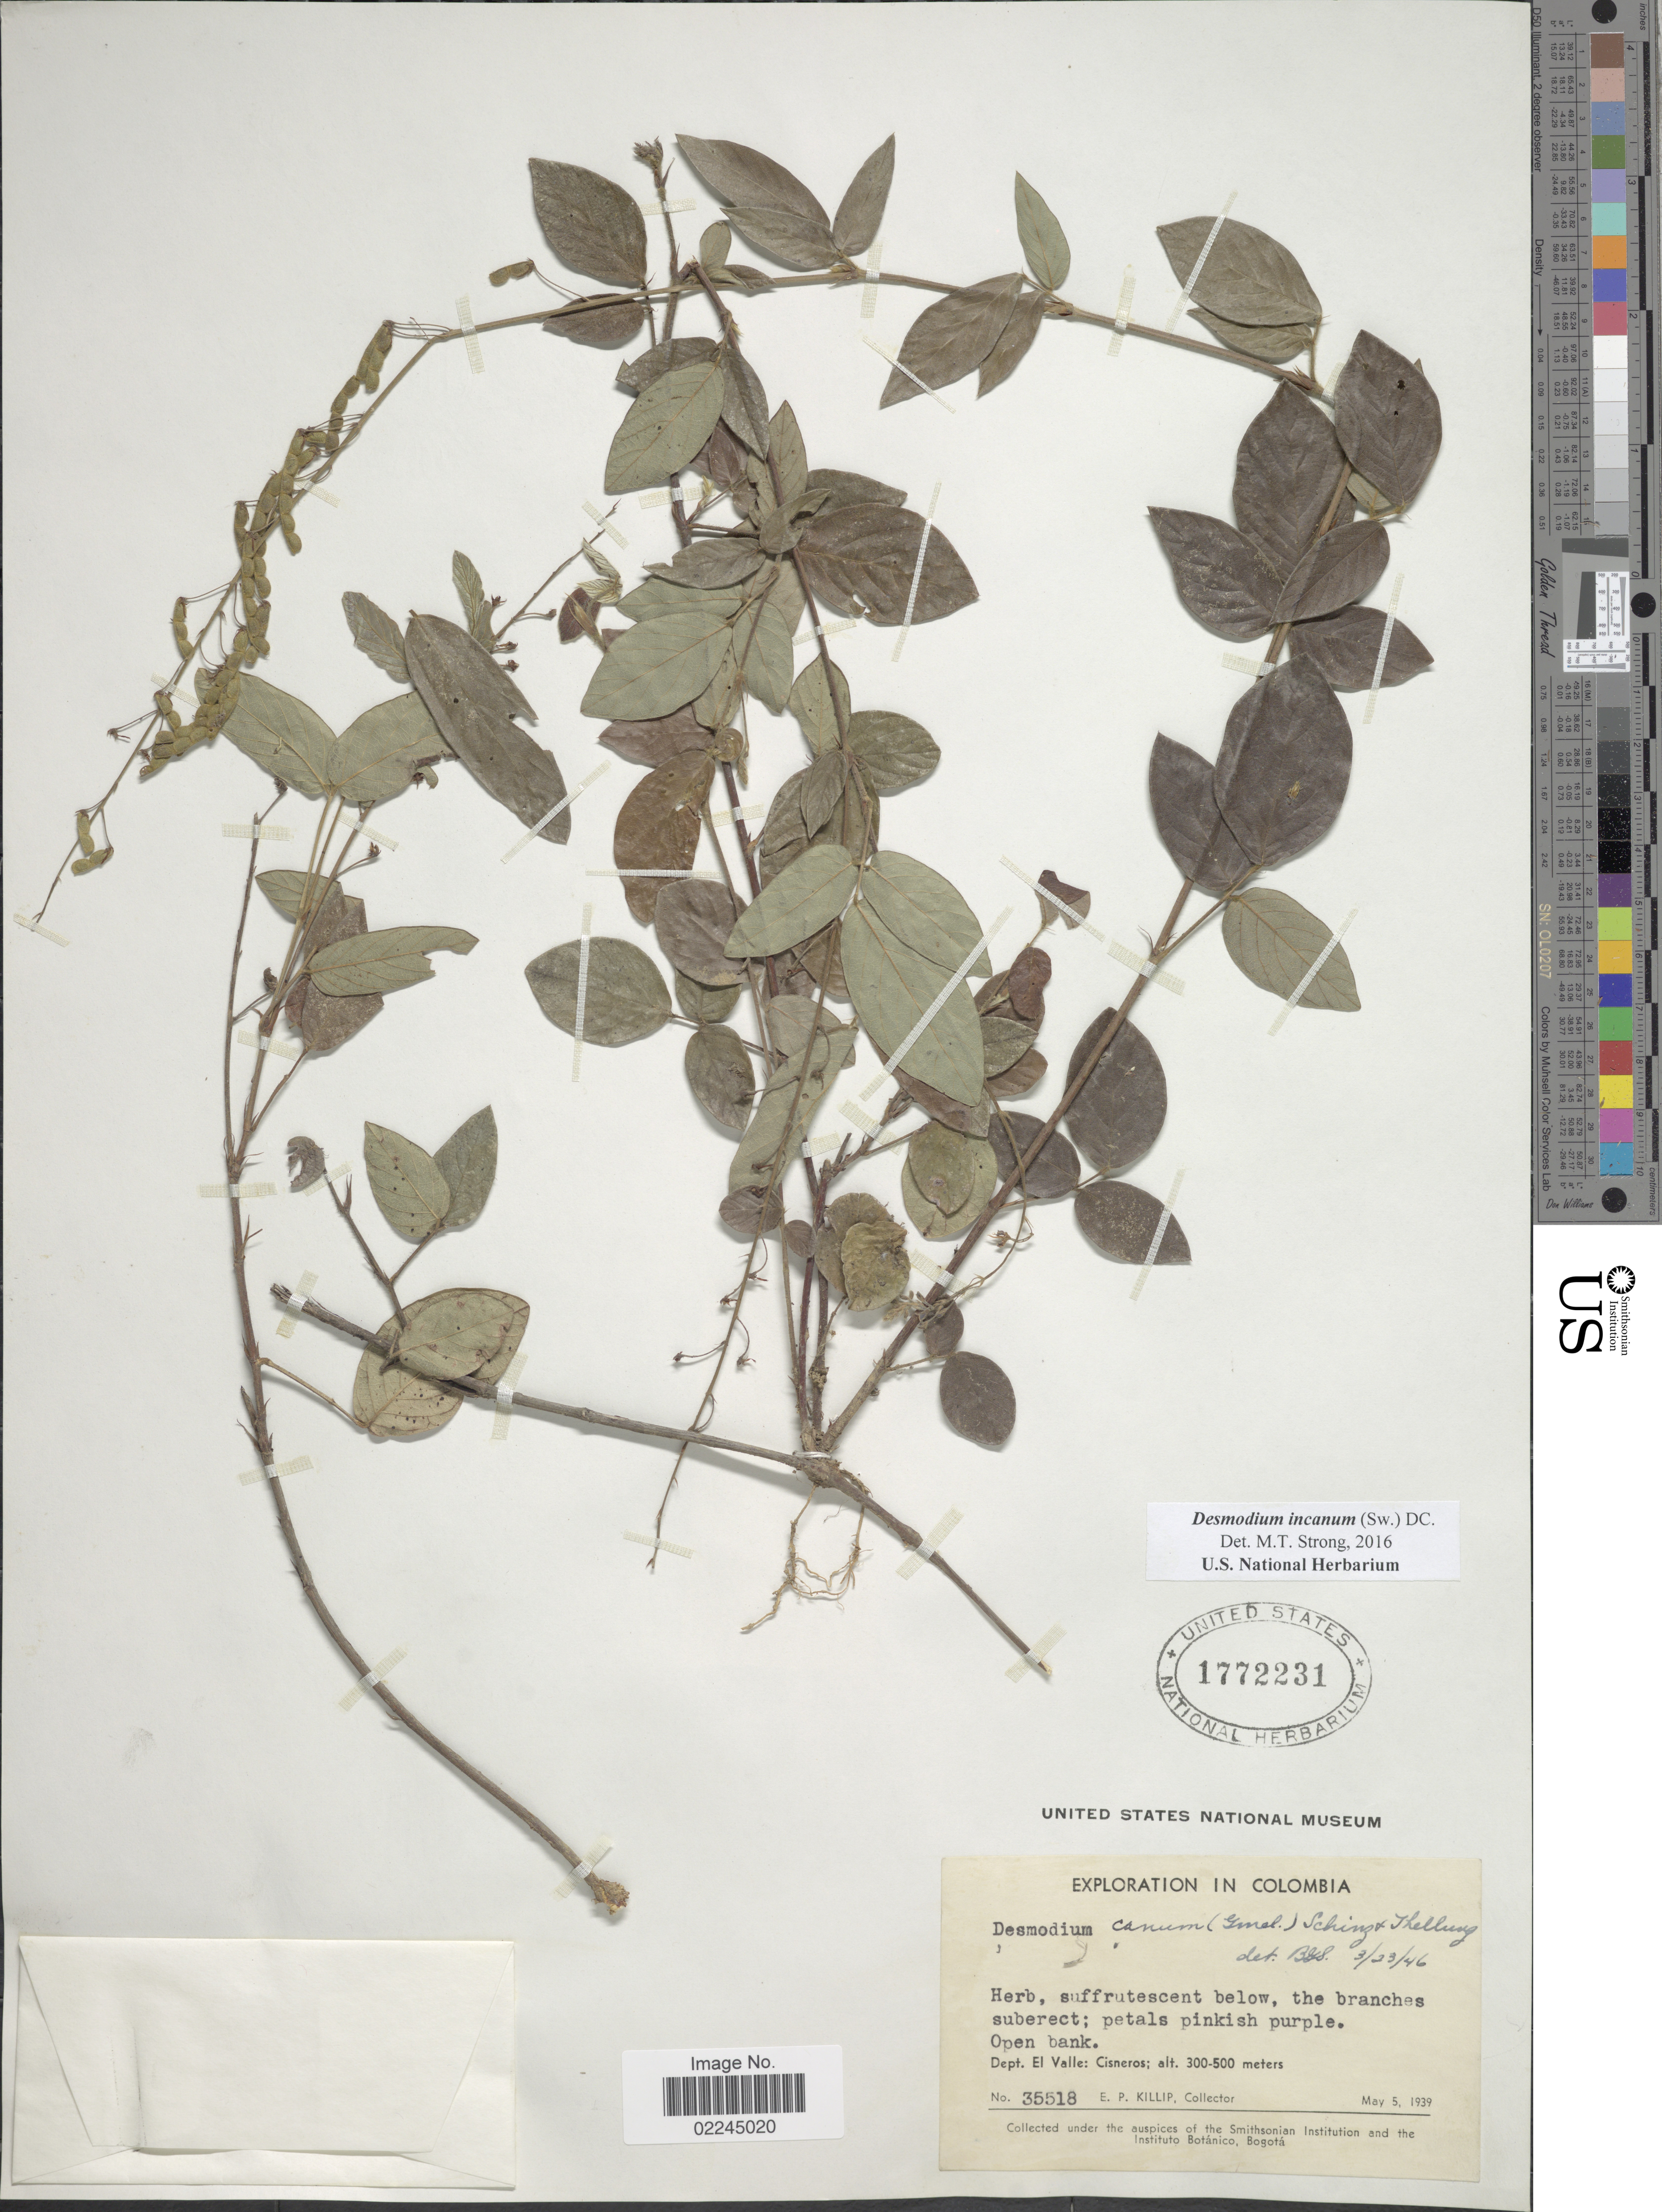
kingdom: Plantae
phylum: Tracheophyta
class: Magnoliopsida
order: Fabales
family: Fabaceae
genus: Desmodium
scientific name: Desmodium incanum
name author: (Sw.) DC.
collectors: E. P. Killip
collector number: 35518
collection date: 1939-05-05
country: Colombia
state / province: Valle del Cauca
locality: Dept. El Valle, Cisneros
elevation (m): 300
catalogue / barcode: US 1772231